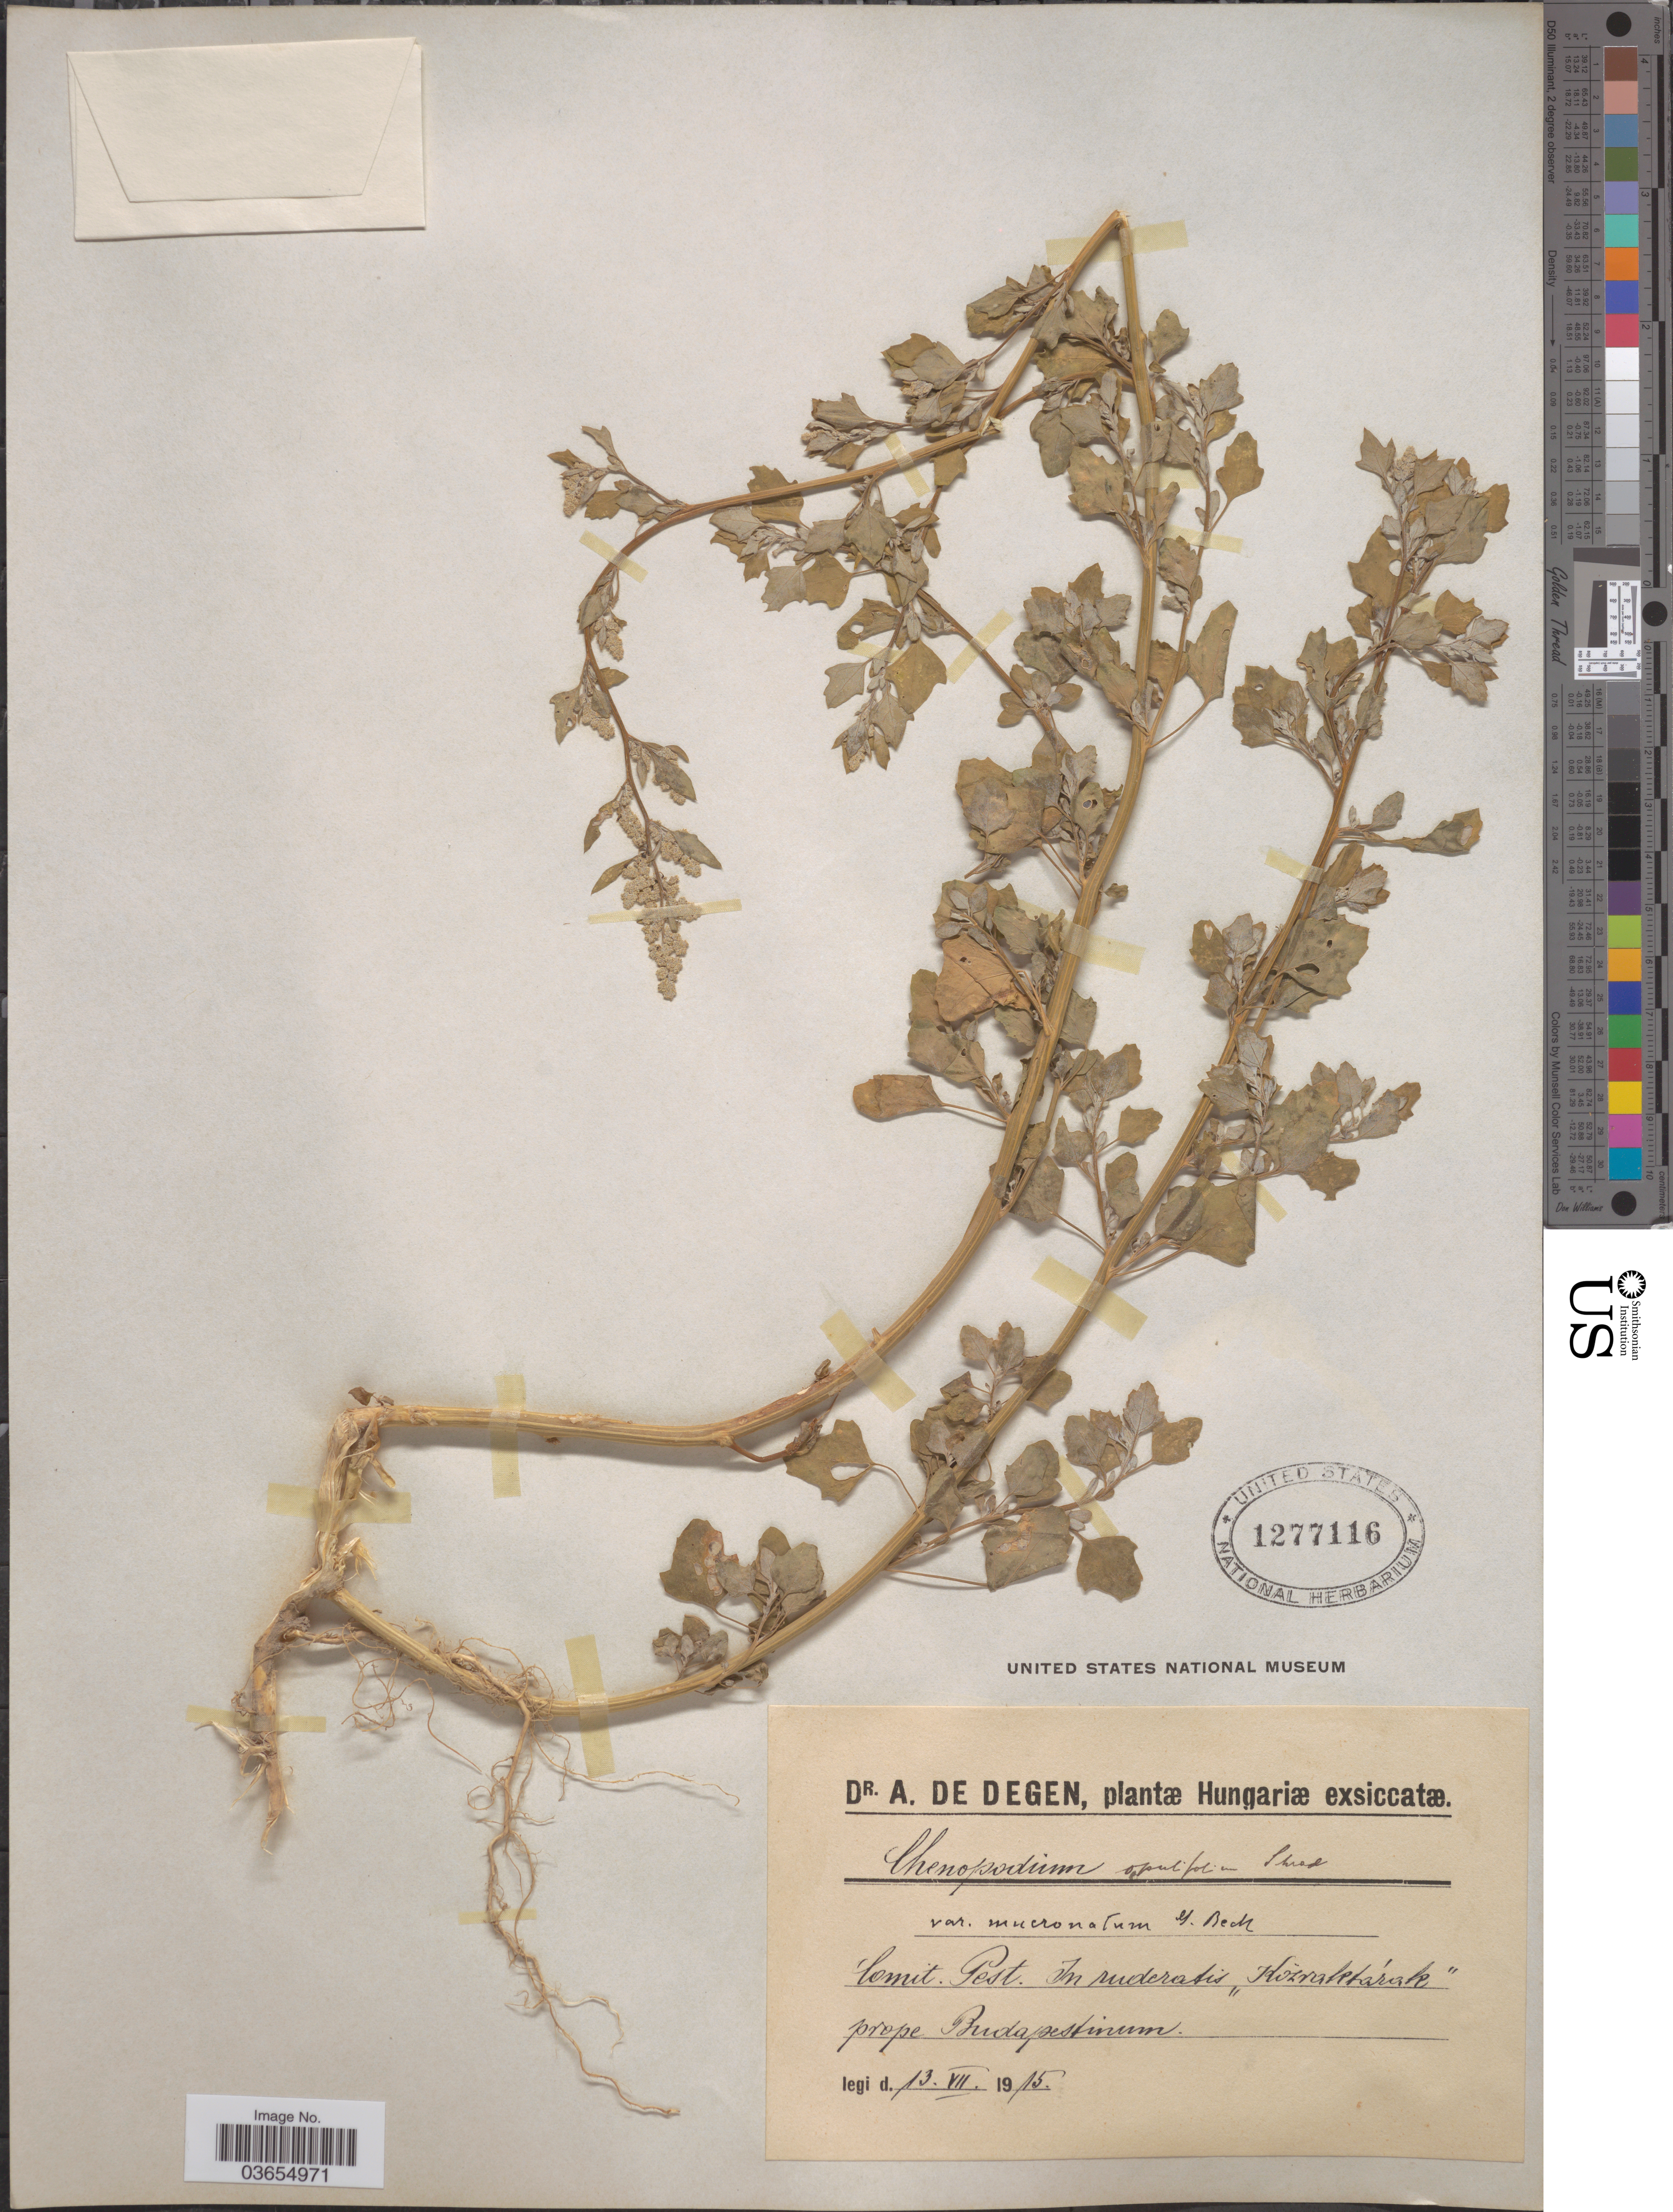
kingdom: Plantae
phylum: Tracheophyta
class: Magnoliopsida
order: Caryophyllales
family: Amaranthaceae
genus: Chenopodium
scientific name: Chenopodium opulifolium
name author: Schrad. ex W.D.J. Koch & Ziz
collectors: A. Degen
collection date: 1915-07-13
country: Hungary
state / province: Budapest, Capital District of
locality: Comit. Pest. In ruderatis "Közratetárak" prope Budapestinum.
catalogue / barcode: US 1277116